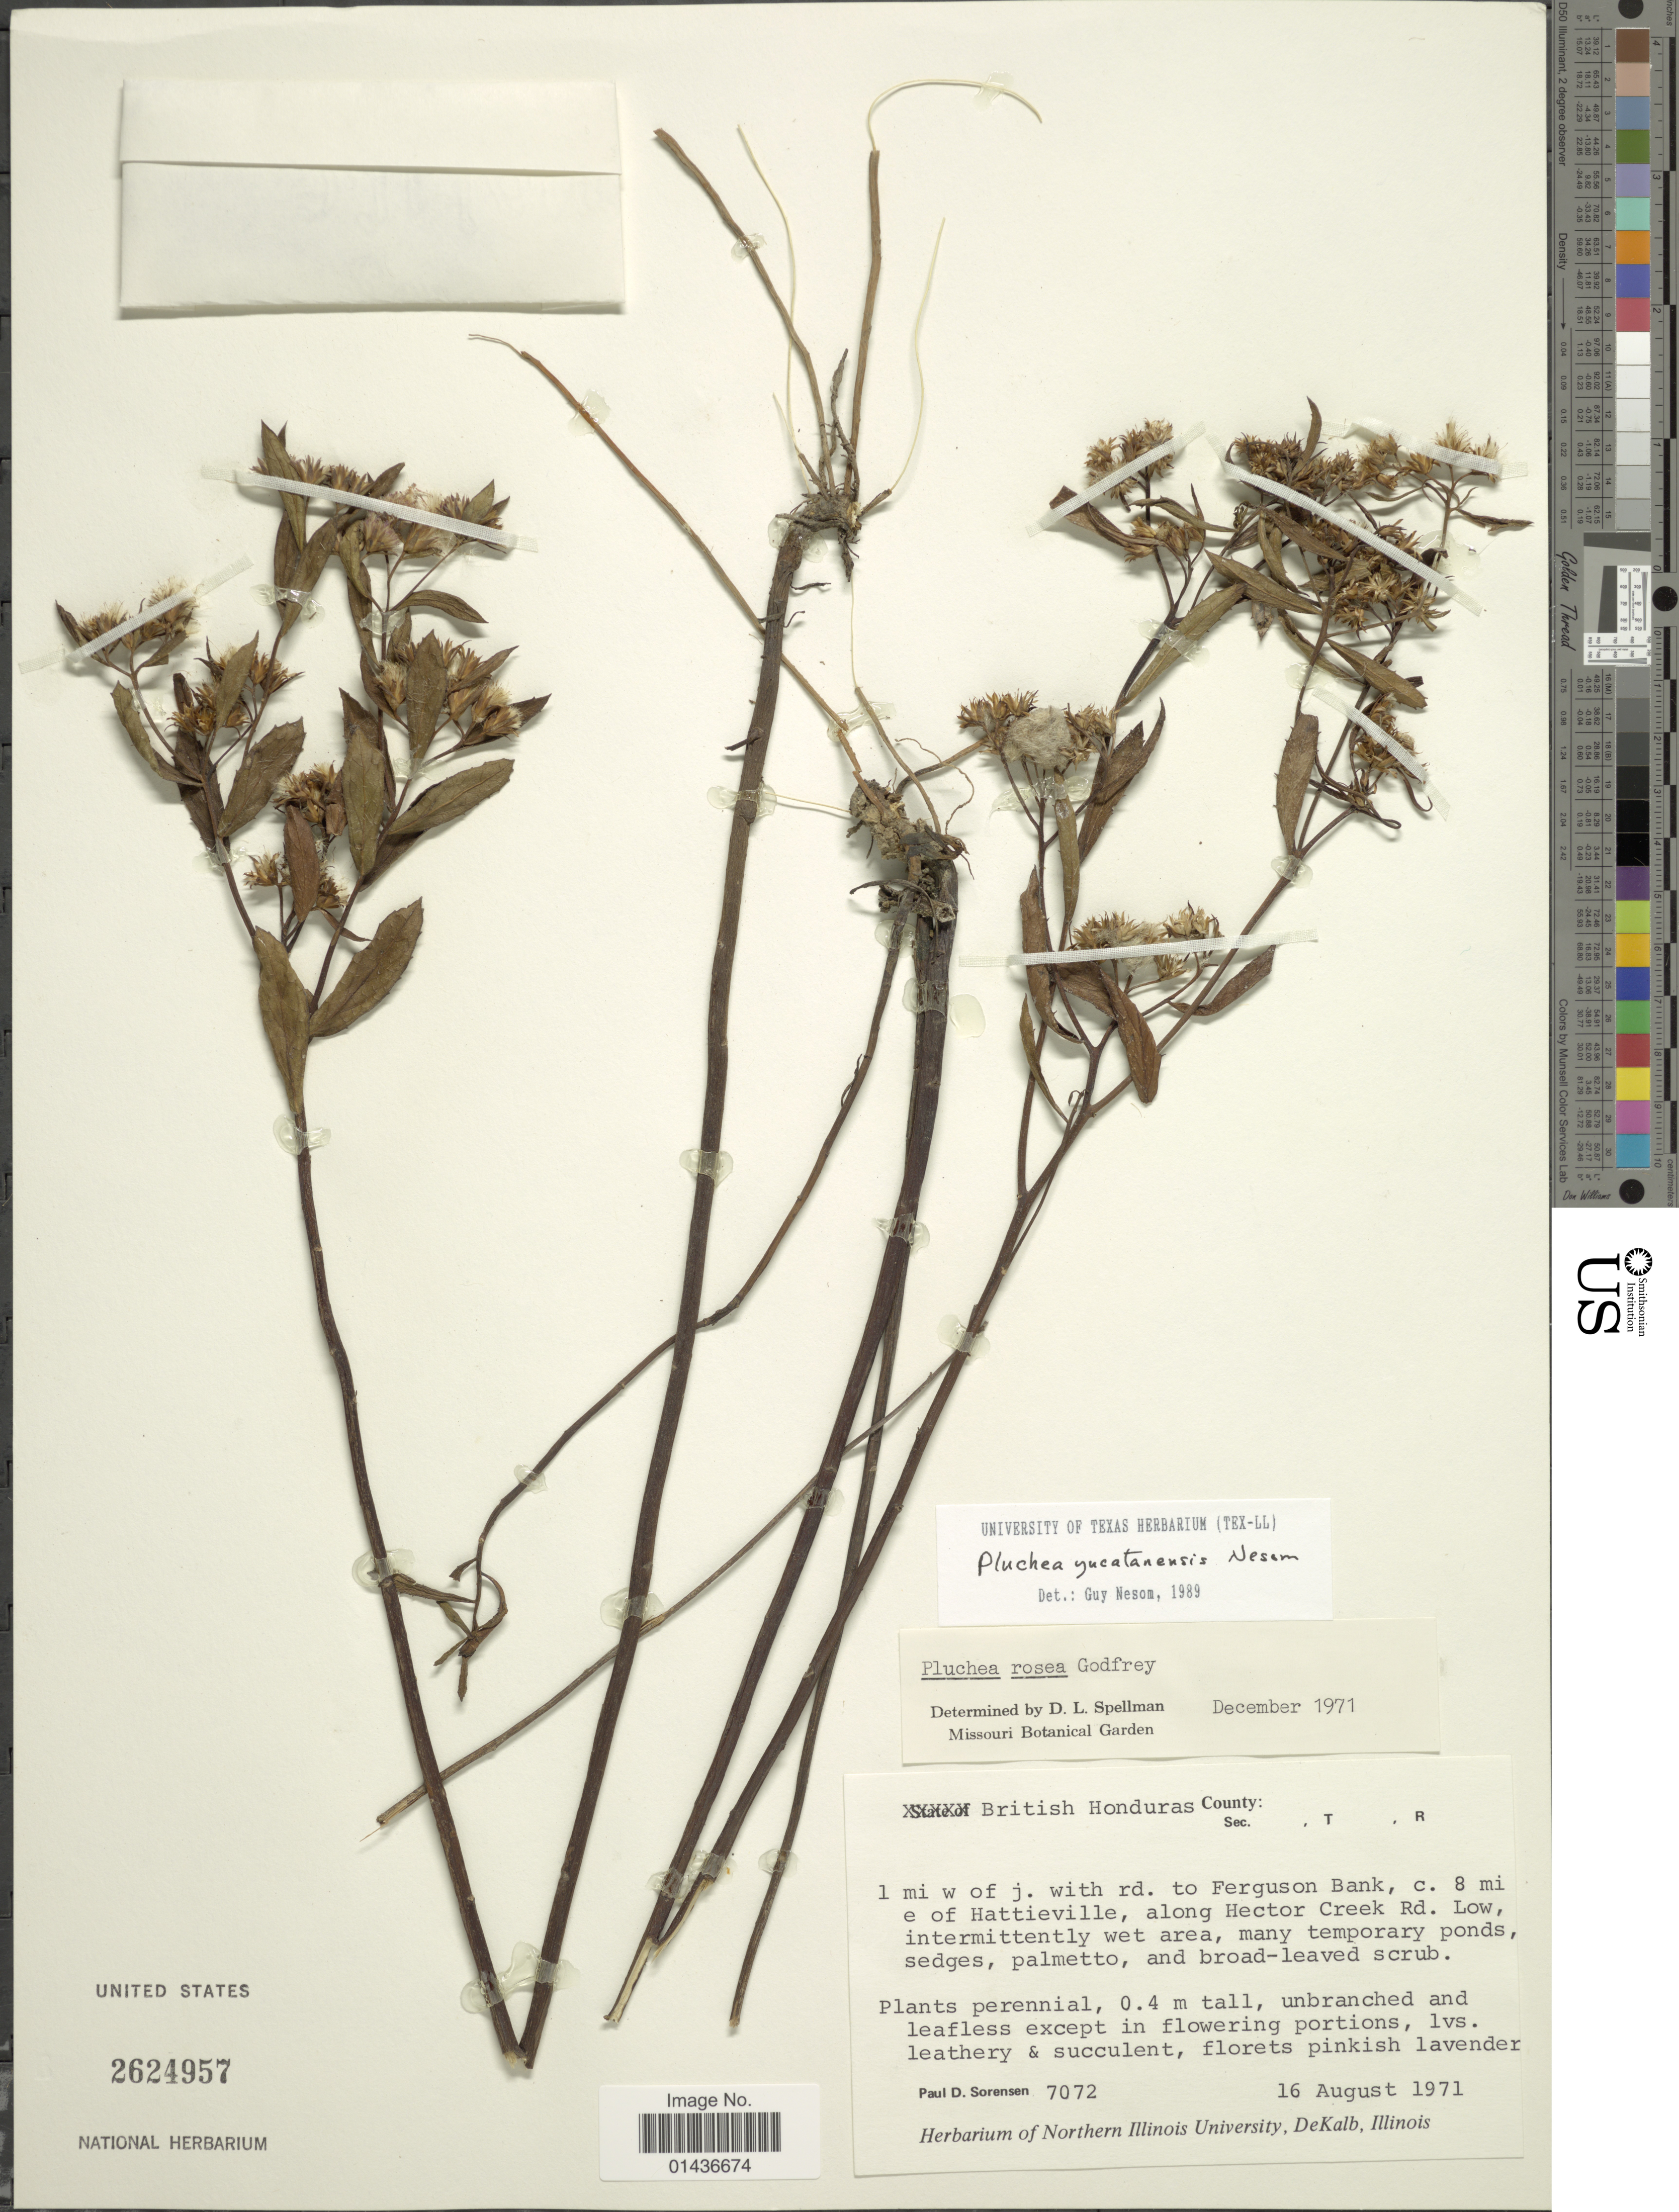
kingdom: Plantae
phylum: Tracheophyta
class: Magnoliopsida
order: Asterales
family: Asteraceae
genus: Pluchea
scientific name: Pluchea yucatanensis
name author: G.L. Nesom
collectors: P. Sorensen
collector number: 7072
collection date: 1971-08-16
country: Belize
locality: British Honduras, 1 mi w of j. with rd. to Ferguson Bank, c. 8 mi e of Hattieville, along Hector Creek Rd.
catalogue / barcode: US 2624957